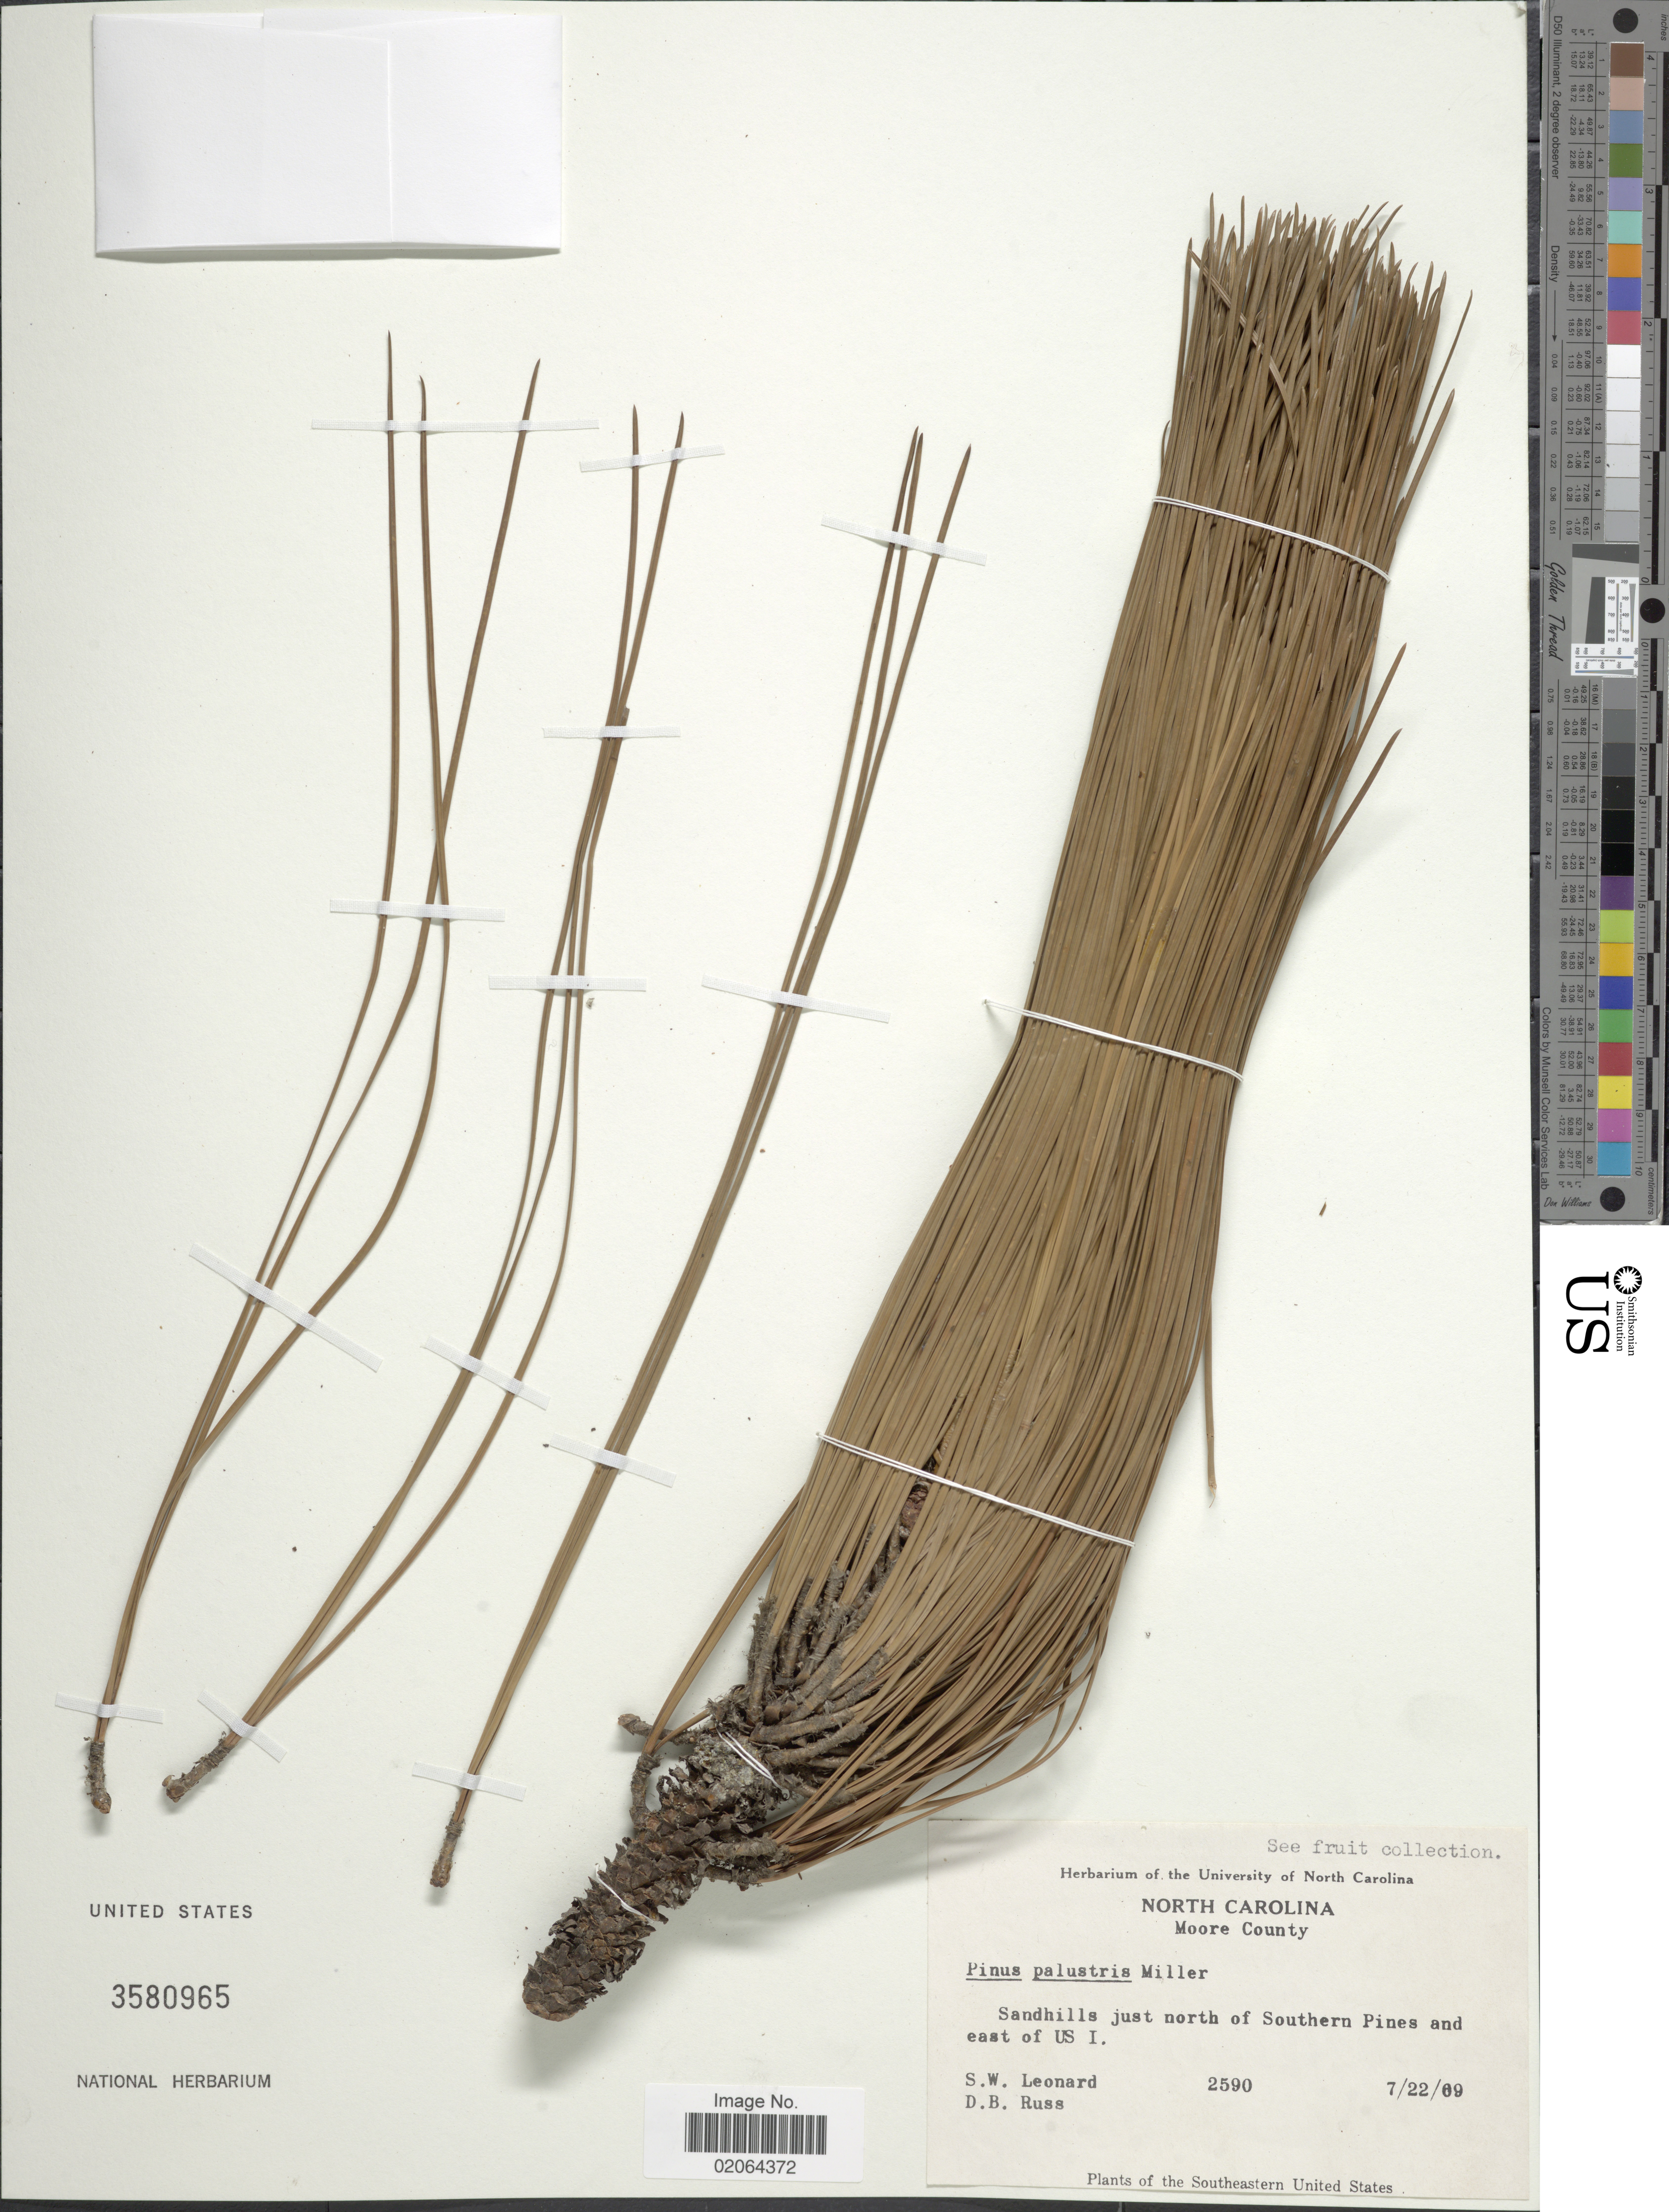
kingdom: Plantae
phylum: Tracheophyta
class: Pinopsida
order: Pinales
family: Pinaceae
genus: Pinus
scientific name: Pinus palustris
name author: Mill.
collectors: S. W. Leonard & D. Russ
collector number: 2590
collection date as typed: Transcribed d/m/y: 22/7/9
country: United States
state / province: North Carolina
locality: North Carolina, Moor County, Sandhills just north of Southern Pines and east of US I.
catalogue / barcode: US 3580965